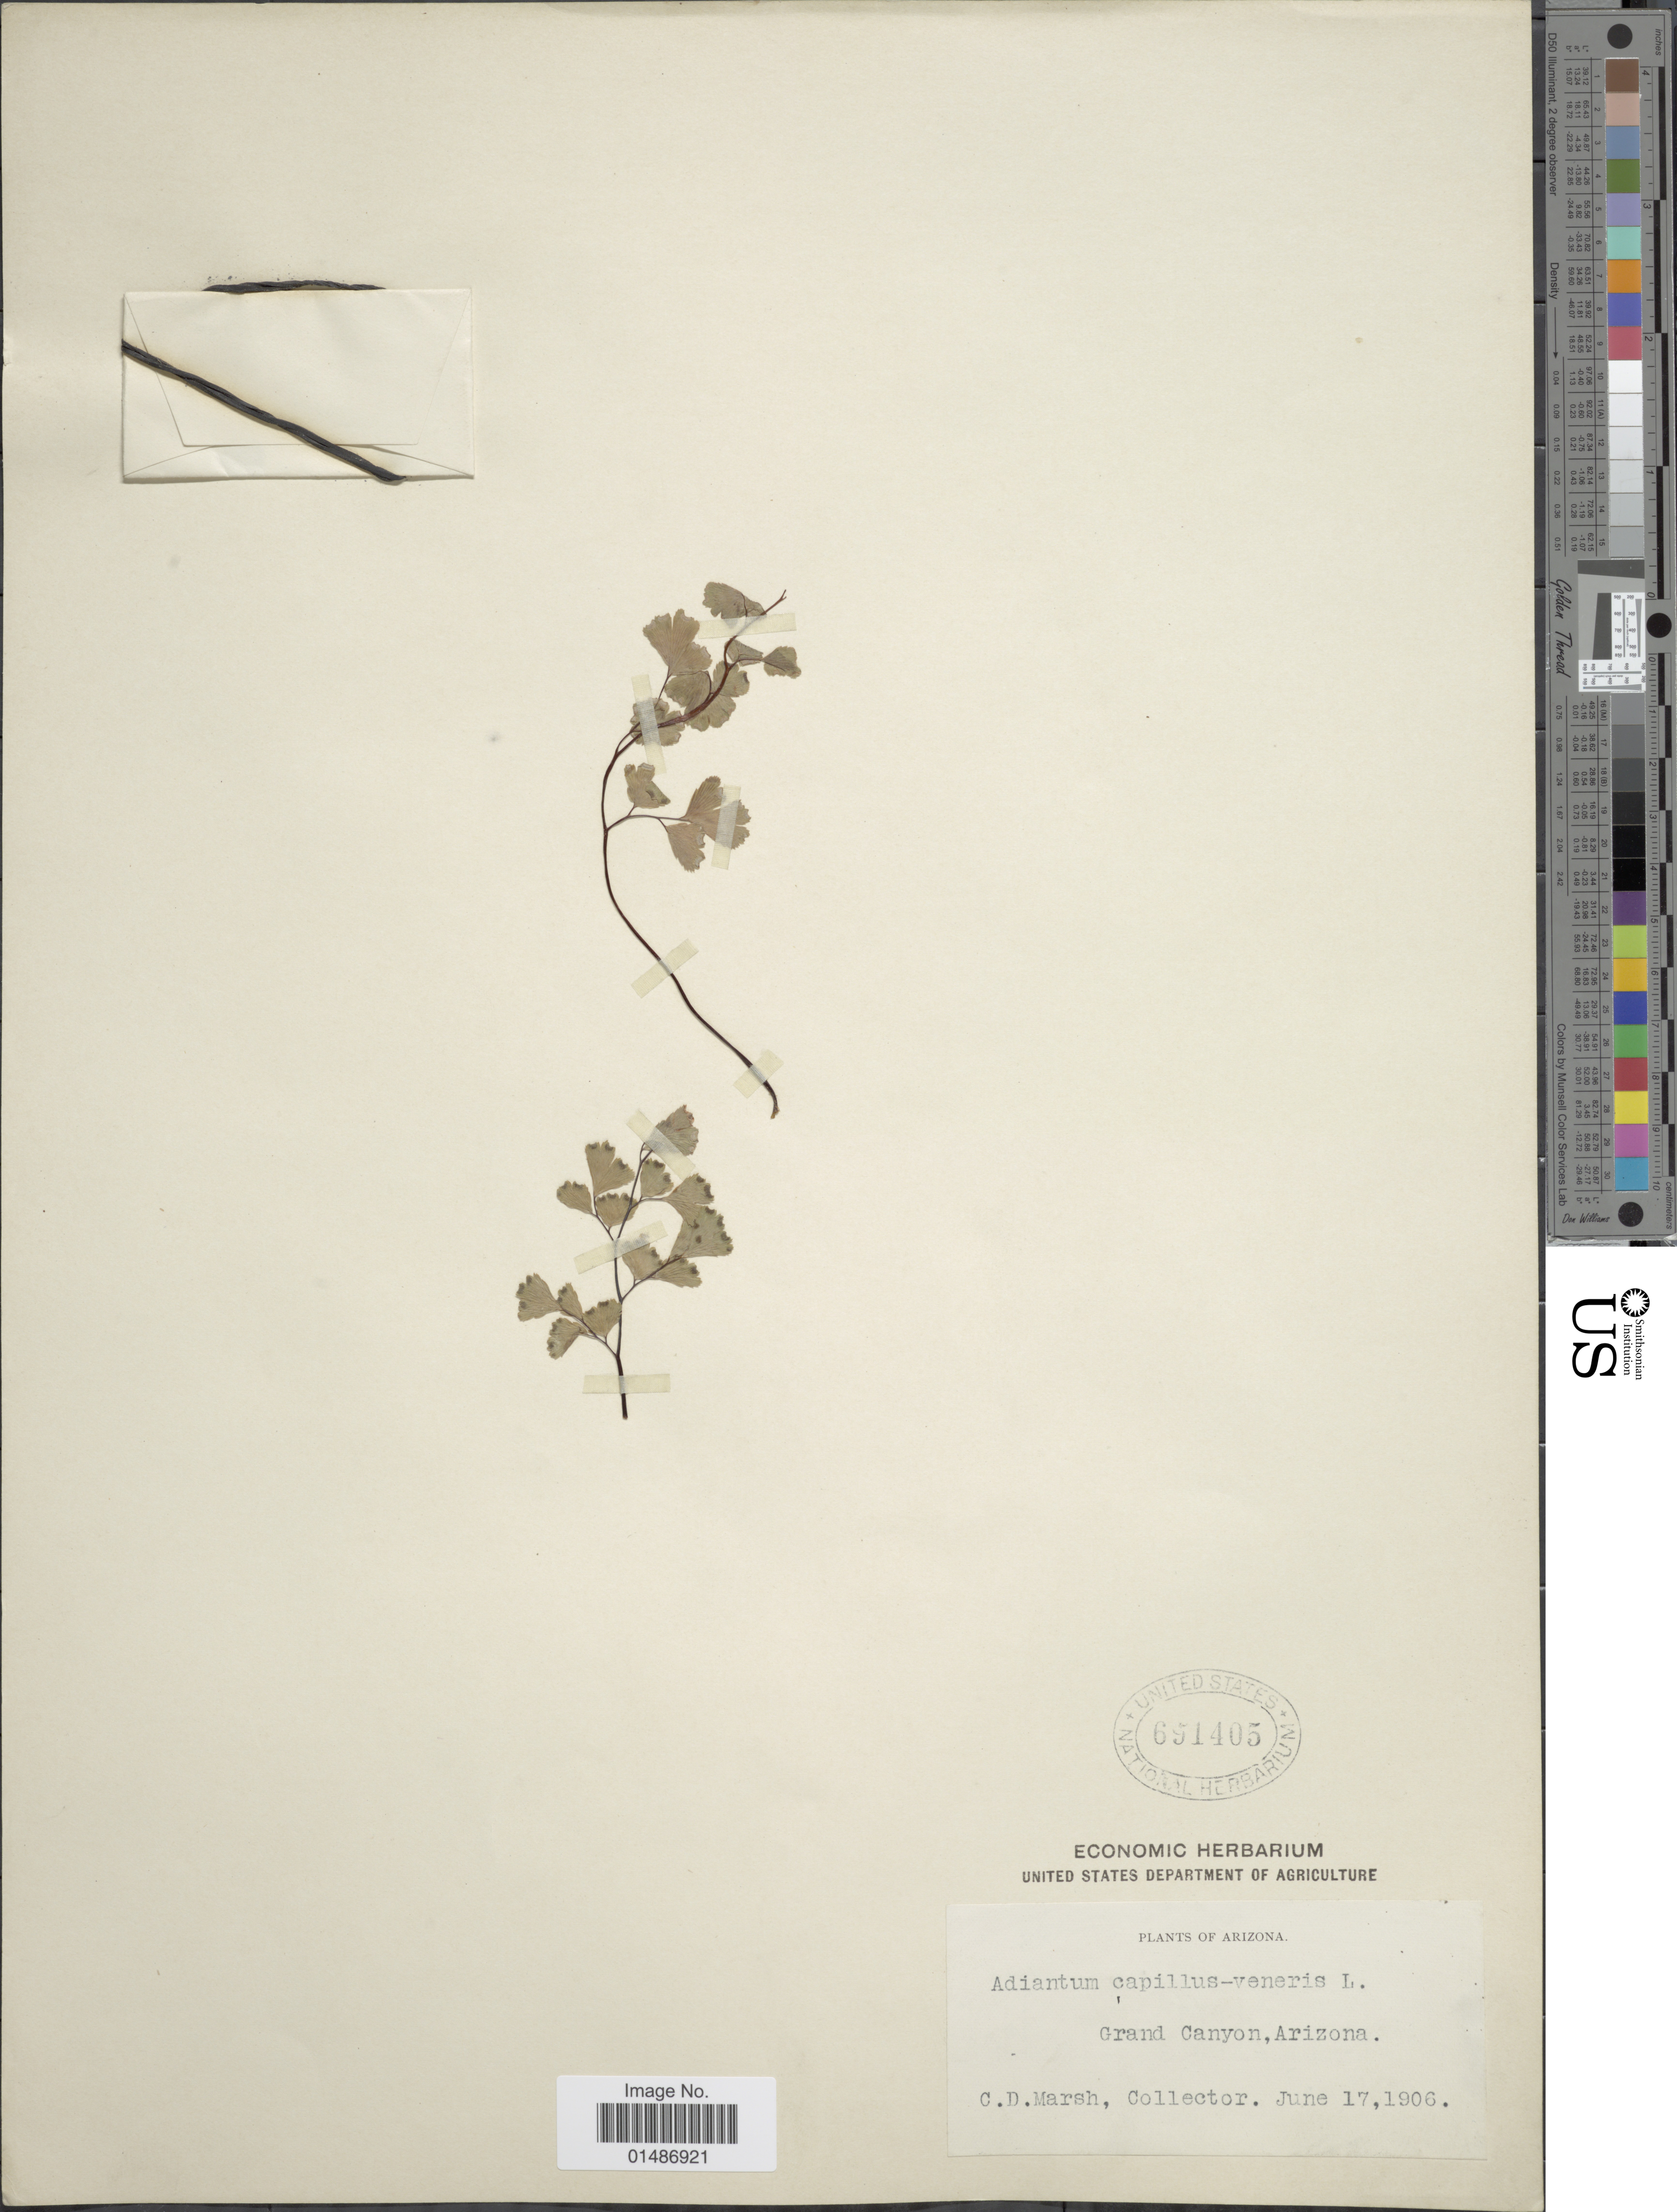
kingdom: Plantae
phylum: Tracheophyta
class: Polypodiopsida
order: Polypodiales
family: Pteridaceae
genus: Adiantum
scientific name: Adiantum capillus-veneris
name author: L.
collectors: C. D. Marsh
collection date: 1906-06-17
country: United States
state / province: Arizona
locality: Gran Canyon.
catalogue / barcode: US 691405